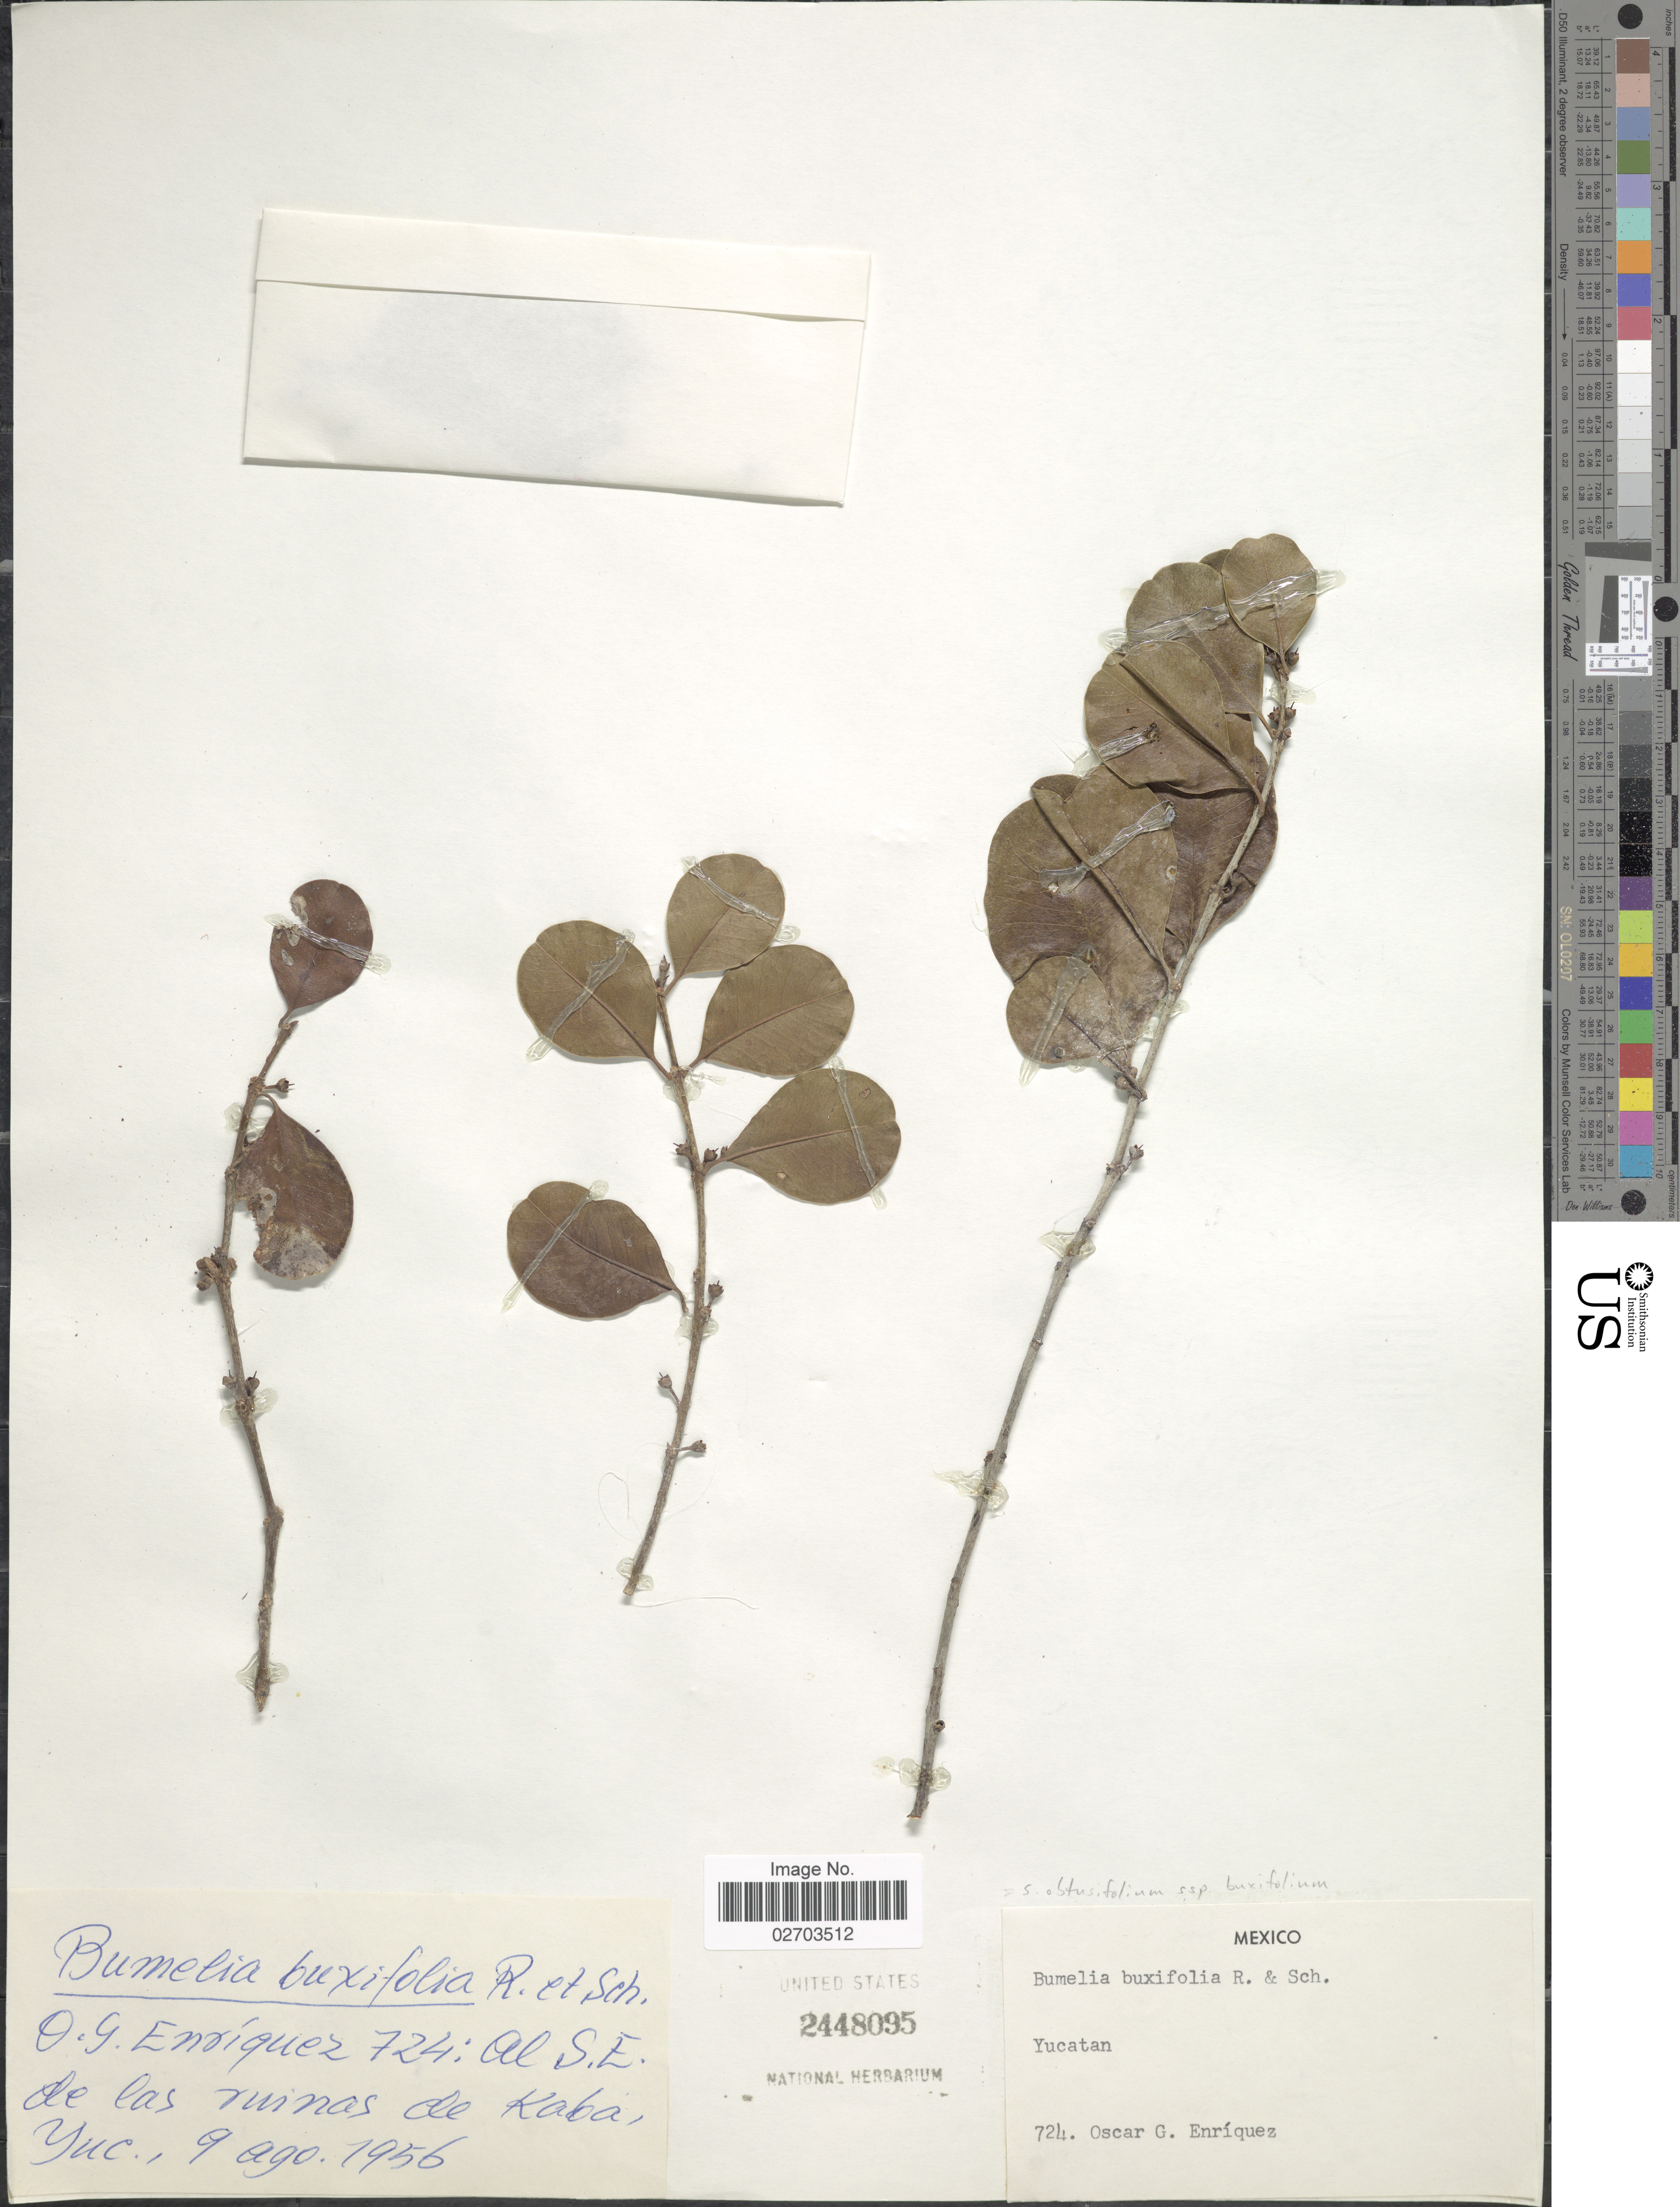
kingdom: Plantae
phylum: Tracheophyta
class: Magnoliopsida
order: Ericales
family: Sapotaceae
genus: Sideroxylon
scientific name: Sideroxylon obtusifolium subsp. buxifolium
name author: (Roem. & Schult.) T.D. Penn.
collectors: O. Enriquez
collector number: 724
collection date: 1956-08-09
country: Mexico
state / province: Yucatán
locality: Al S.E. de las minas de Kaba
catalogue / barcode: US 2448095